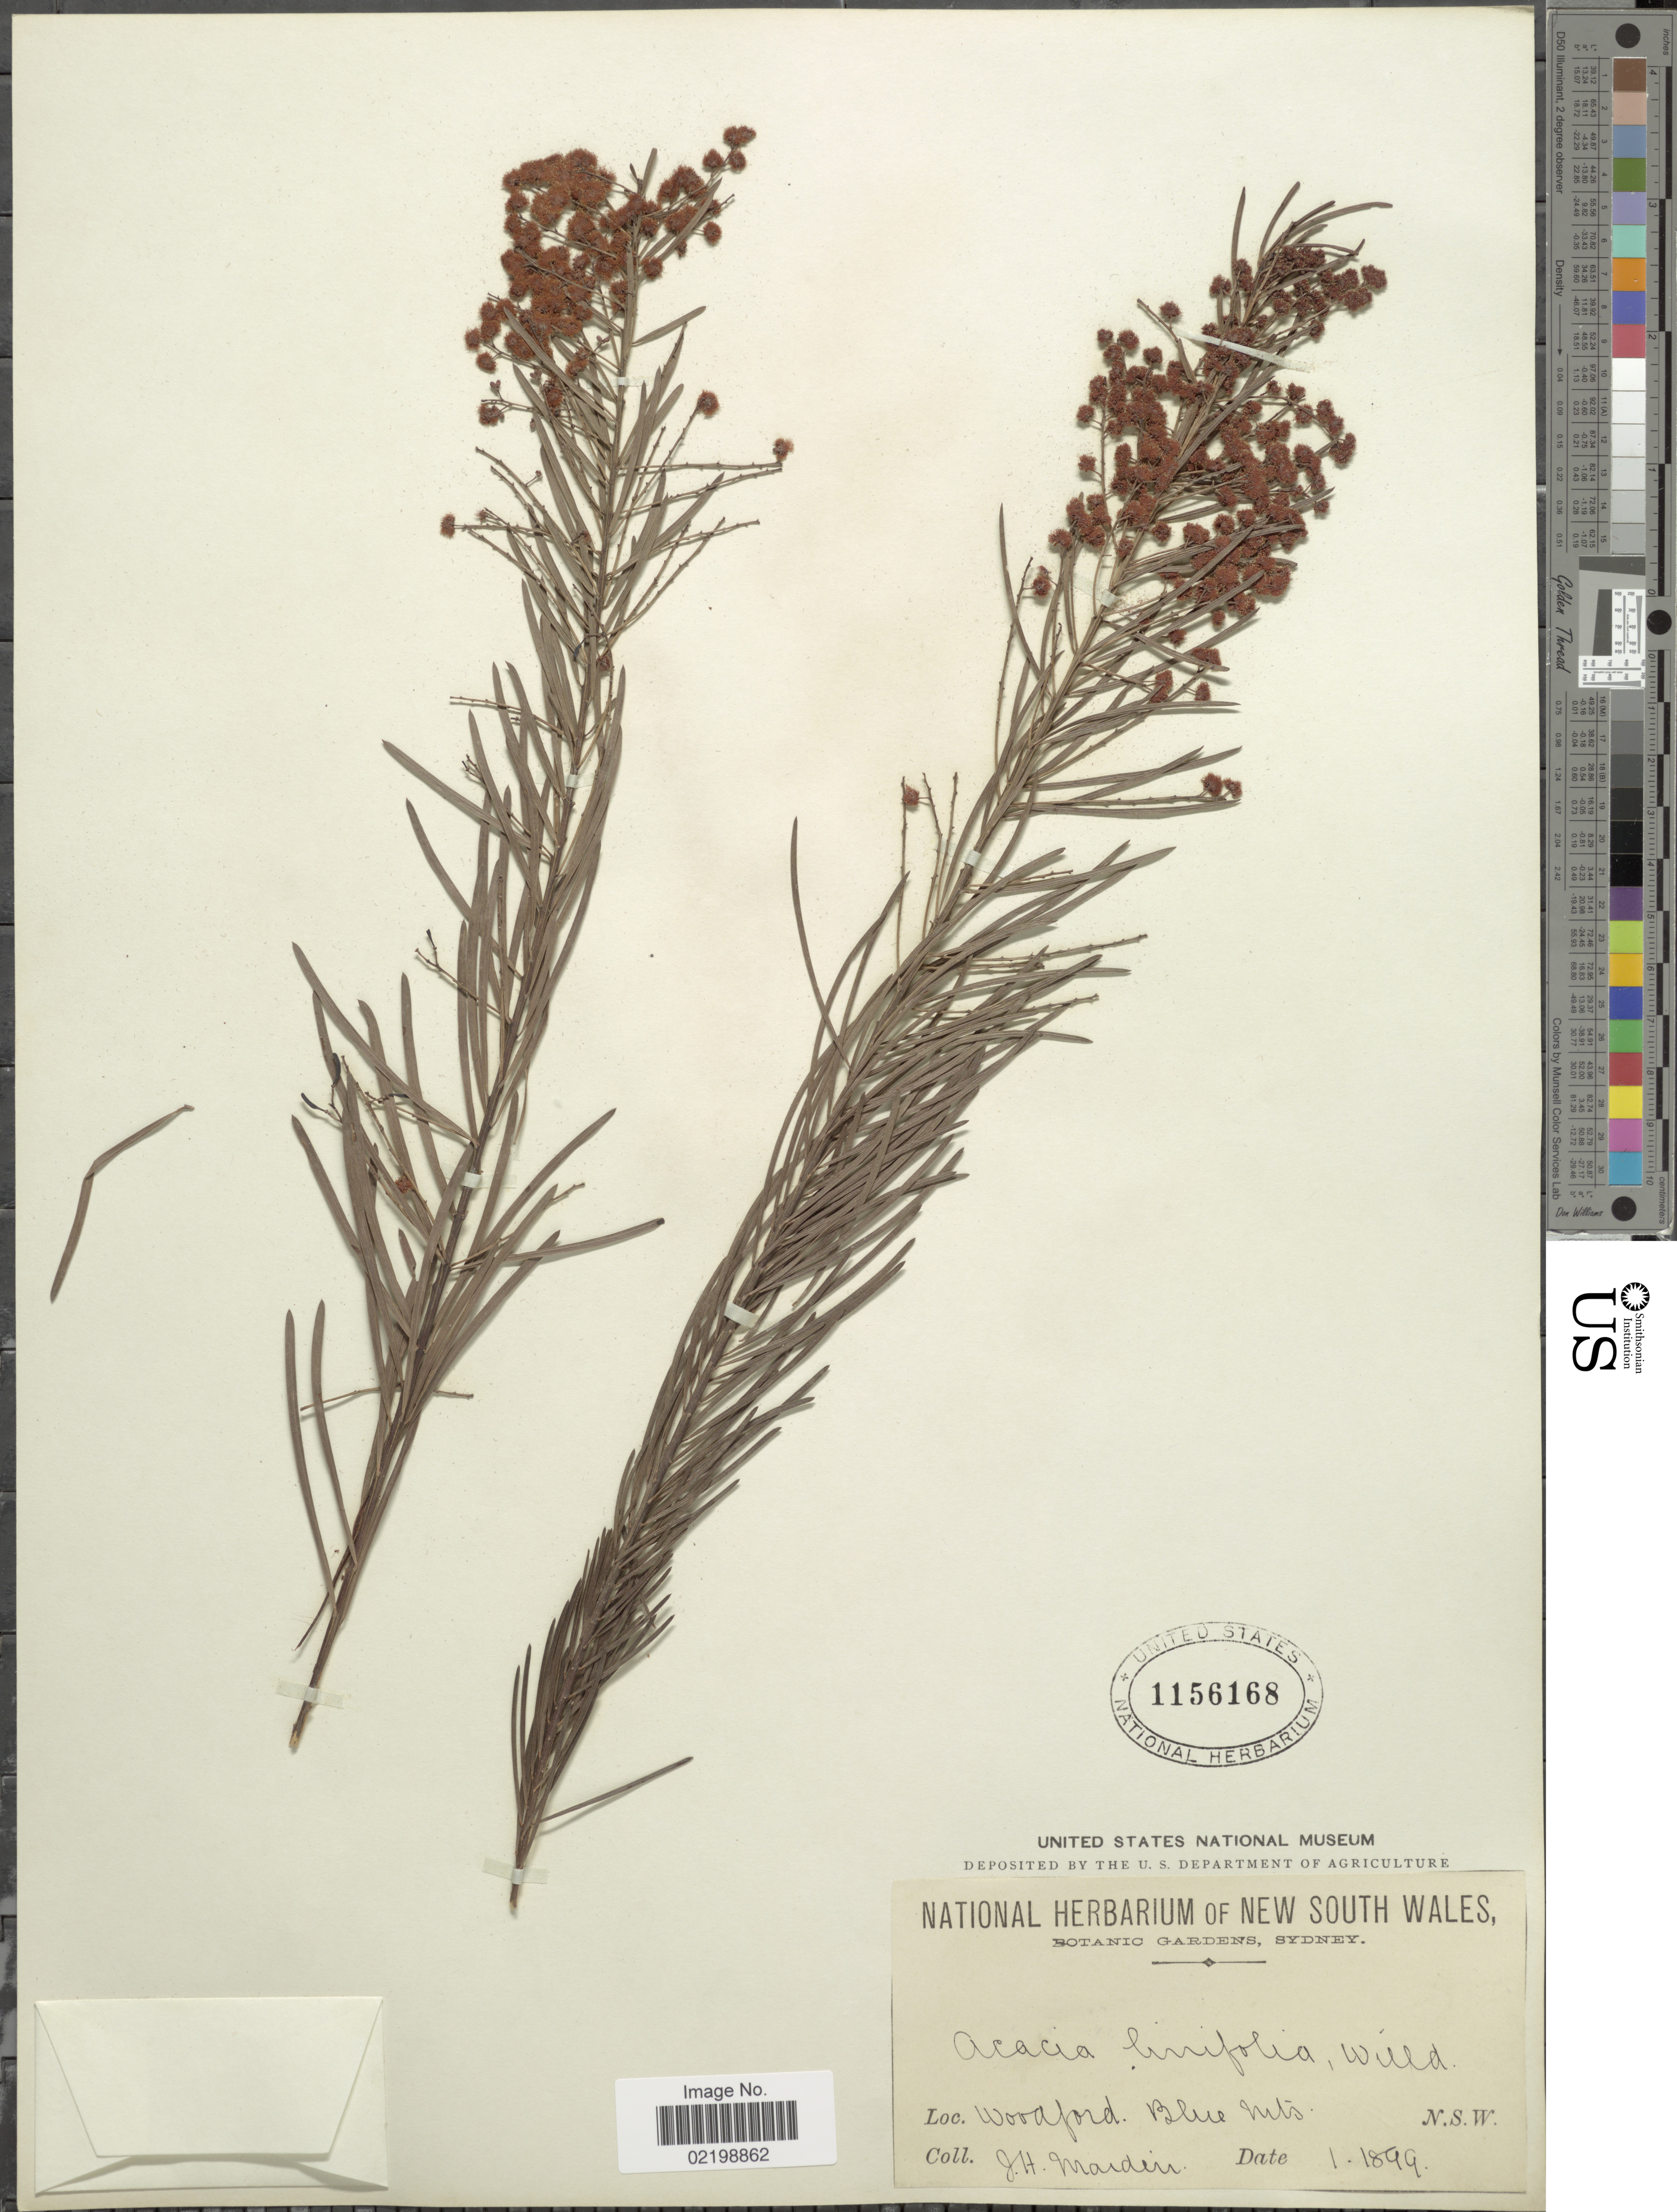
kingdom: Plantae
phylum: Tracheophyta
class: Magnoliopsida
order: Fabales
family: Fabaceae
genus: Acacia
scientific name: Acacia linifolia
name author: (Vent.) Willd.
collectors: J. Maiden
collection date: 1899-01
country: Australia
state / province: New South Wales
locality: Woodford, Blue Mts, N.S.W.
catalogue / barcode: US 1156168